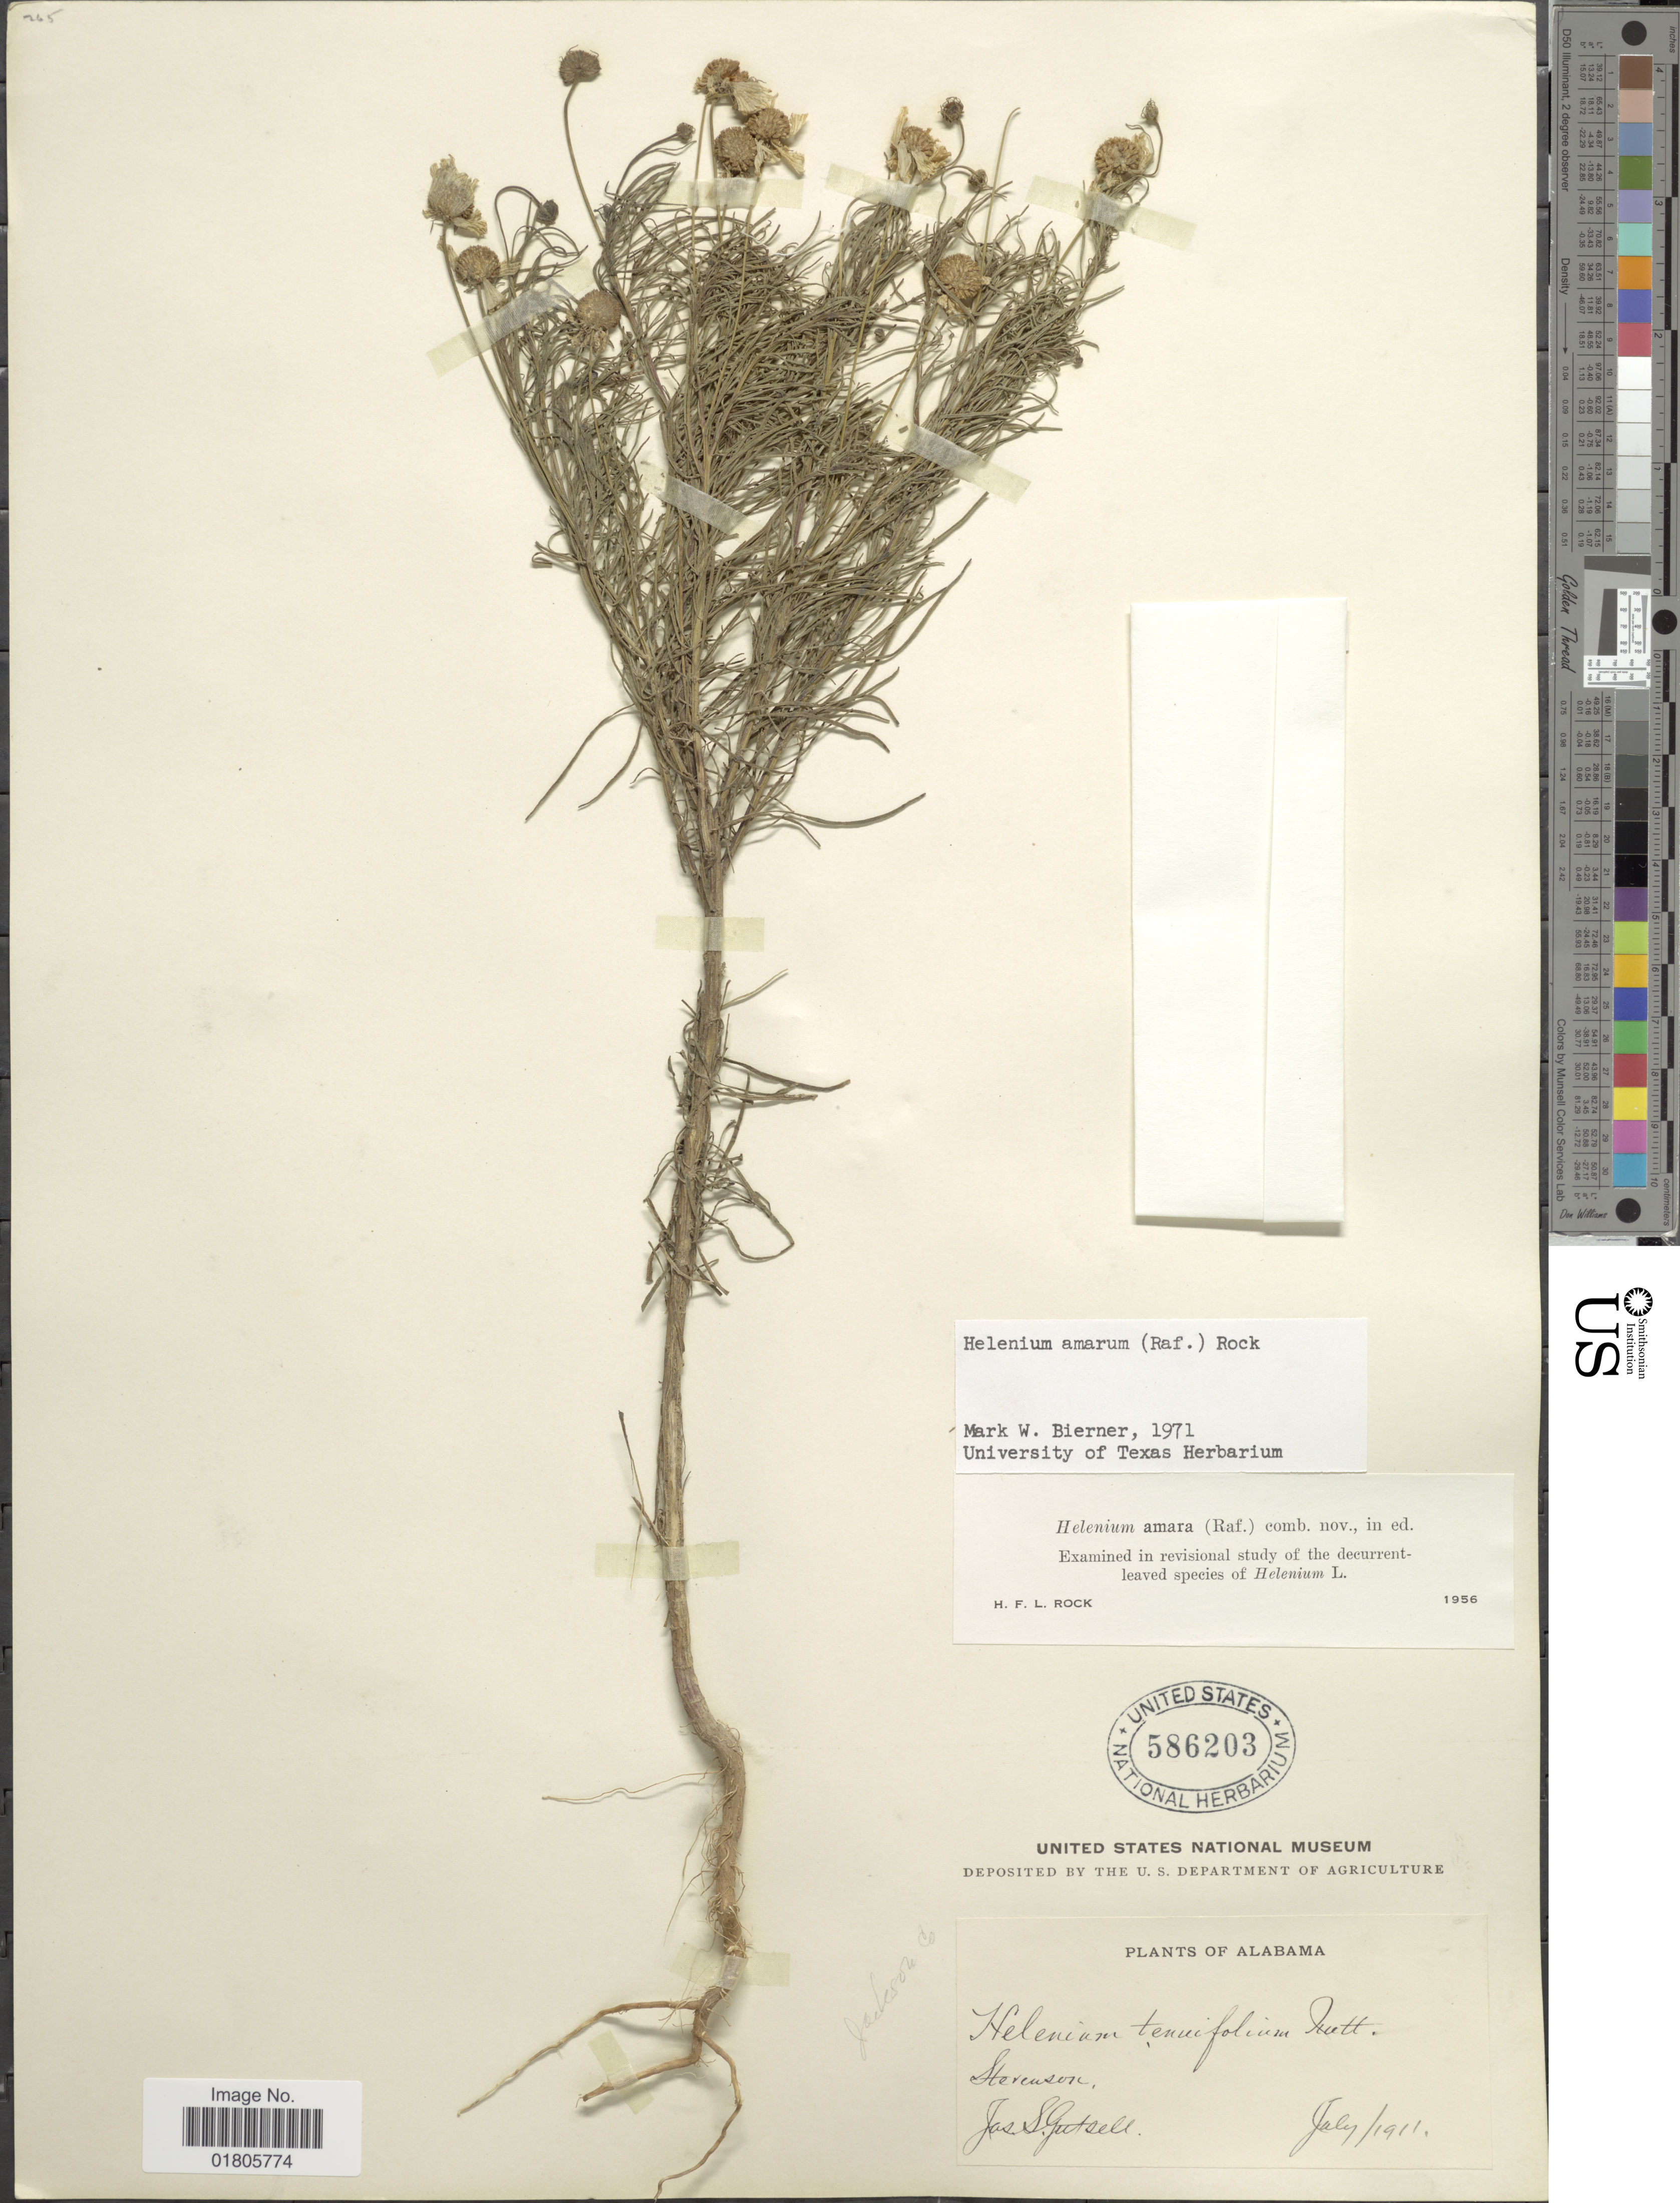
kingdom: Plantae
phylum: Tracheophyta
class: Magnoliopsida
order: Asterales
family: Asteraceae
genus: Helenium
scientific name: Helenium amarum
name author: (Raf.) H. Rock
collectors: J. Gutsell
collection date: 1911-07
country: United States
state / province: Alabama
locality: Stevenson Jackson Co.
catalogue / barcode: US 586203